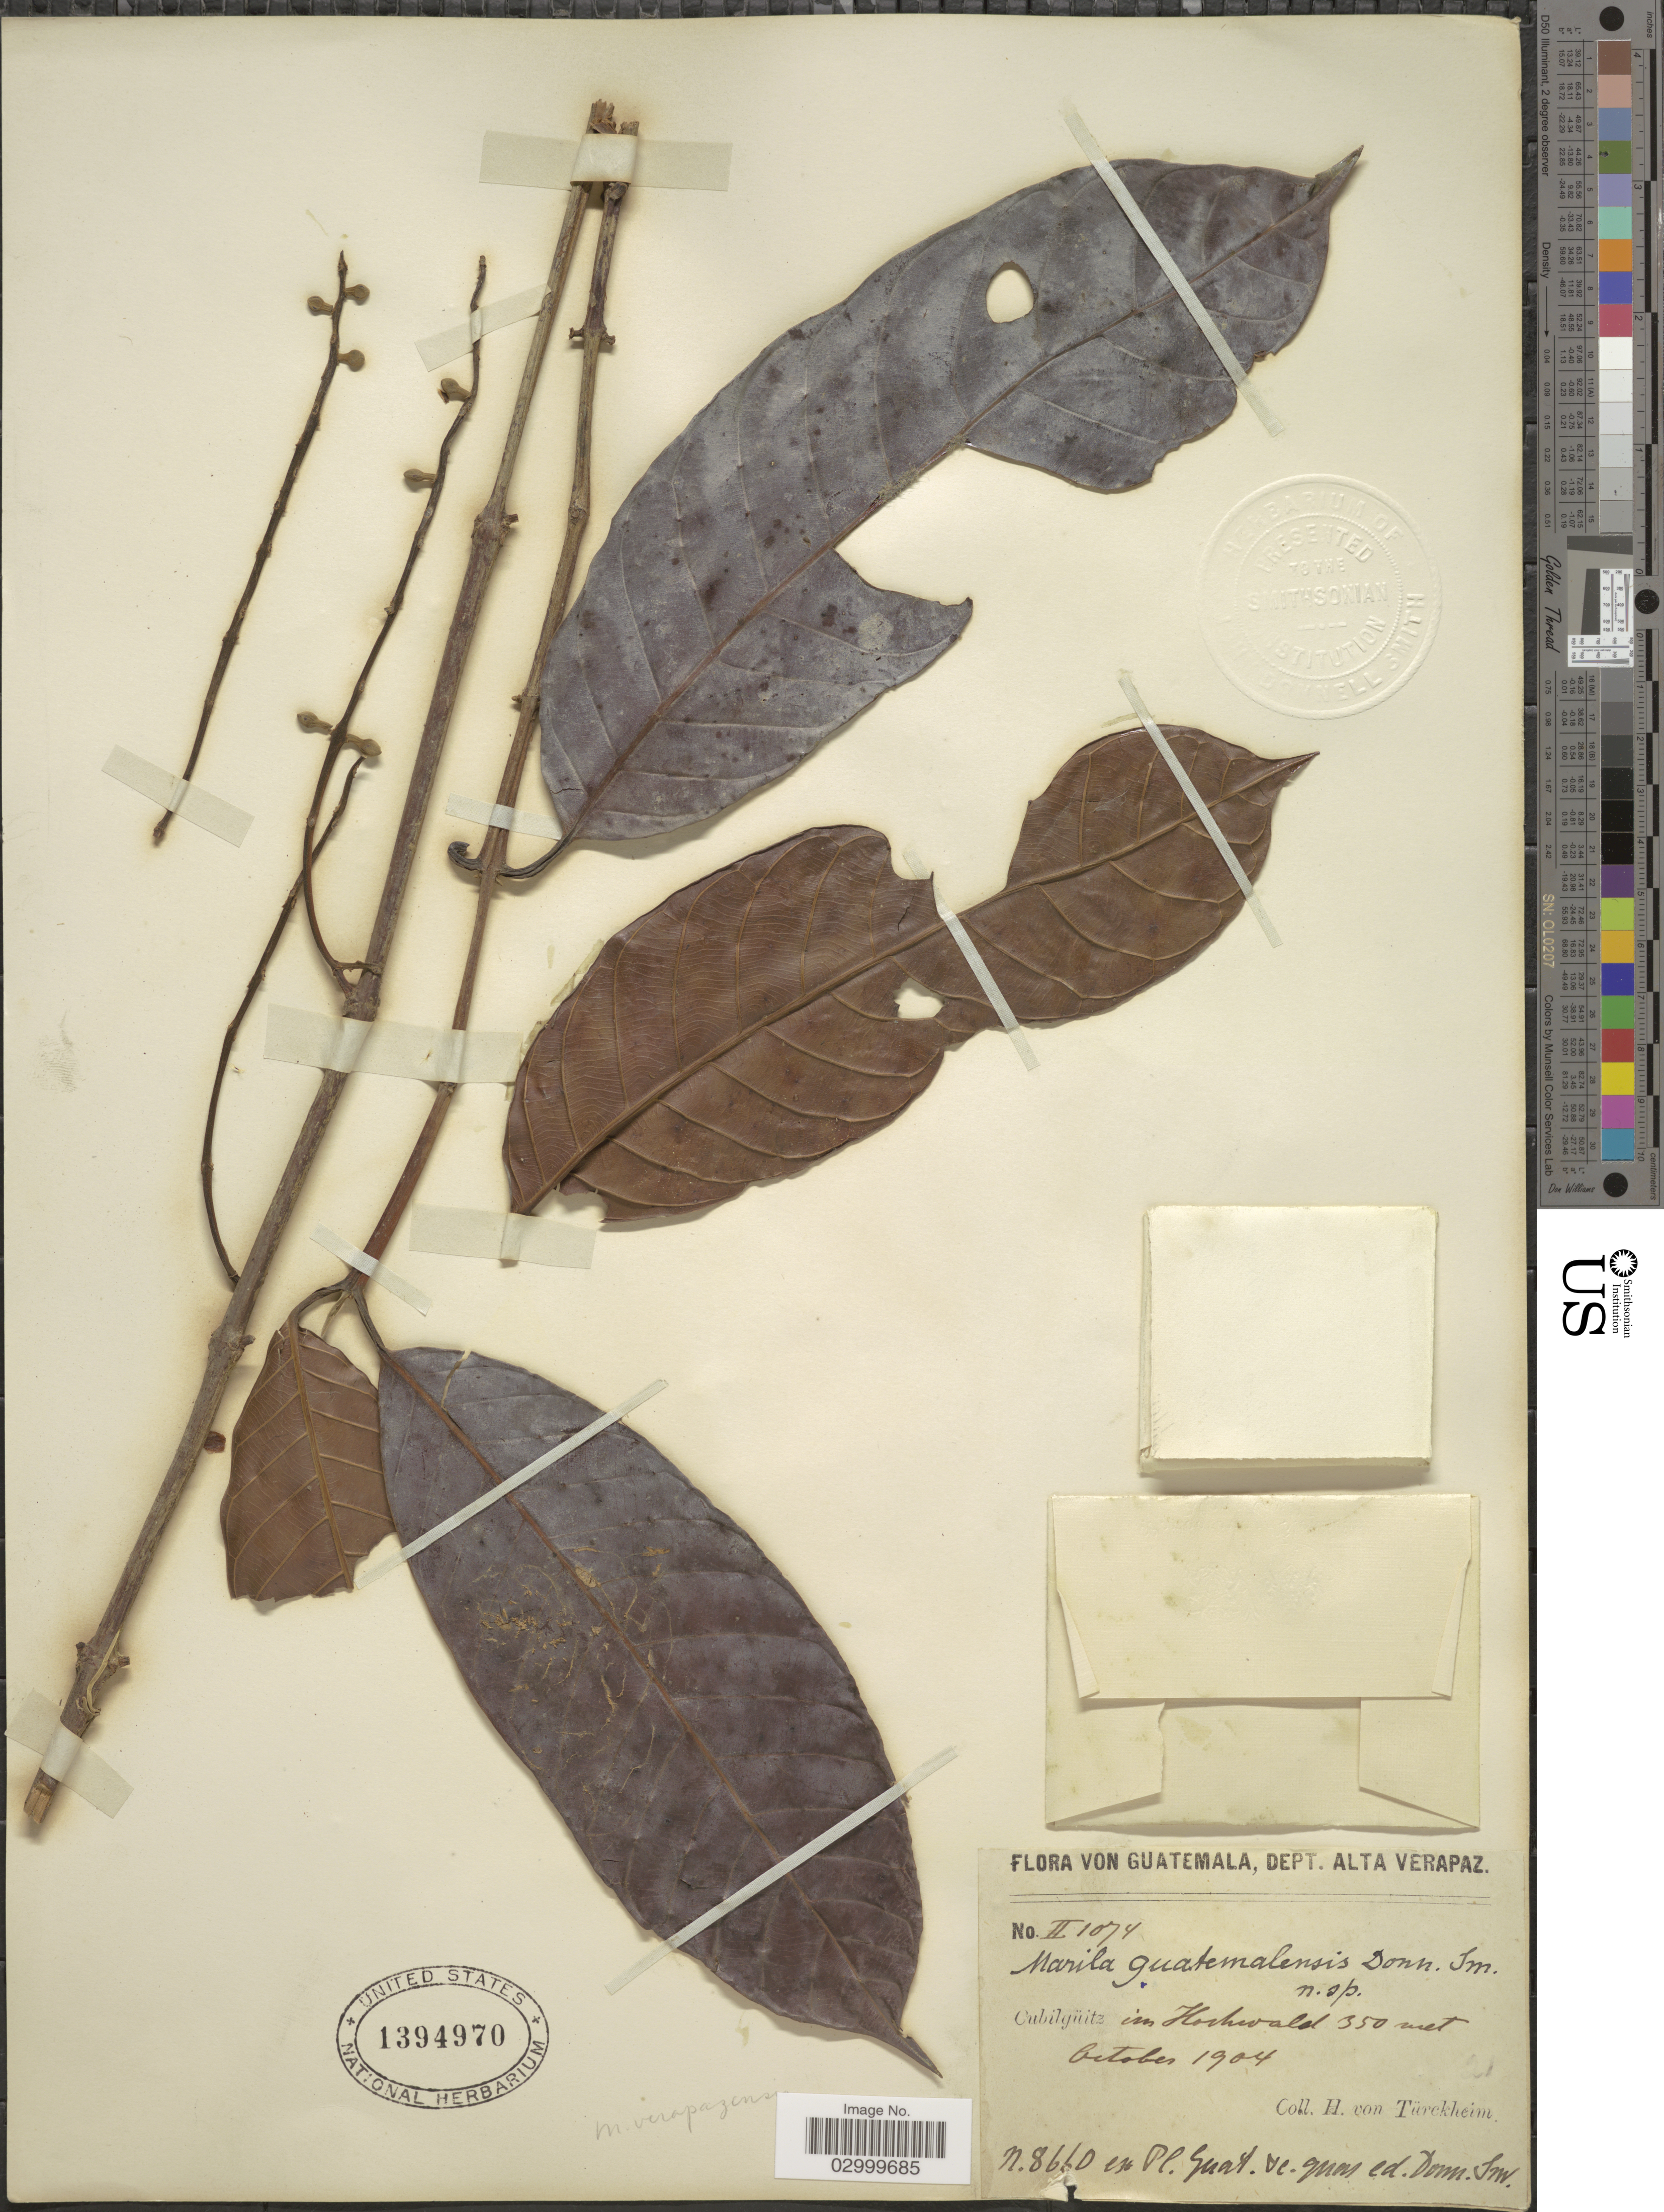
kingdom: Plantae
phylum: Tracheophyta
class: Magnoliopsida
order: Malpighiales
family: Calophyllaceae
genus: Marila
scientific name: Marila laxiflora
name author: Rusby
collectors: H. von Türckheim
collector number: II1074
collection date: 1904-10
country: Guatemala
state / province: Alta Verapaz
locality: Dept. Alta Verapaz, Cubilgüitz, in Hochwald.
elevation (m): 350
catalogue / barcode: US 1394970